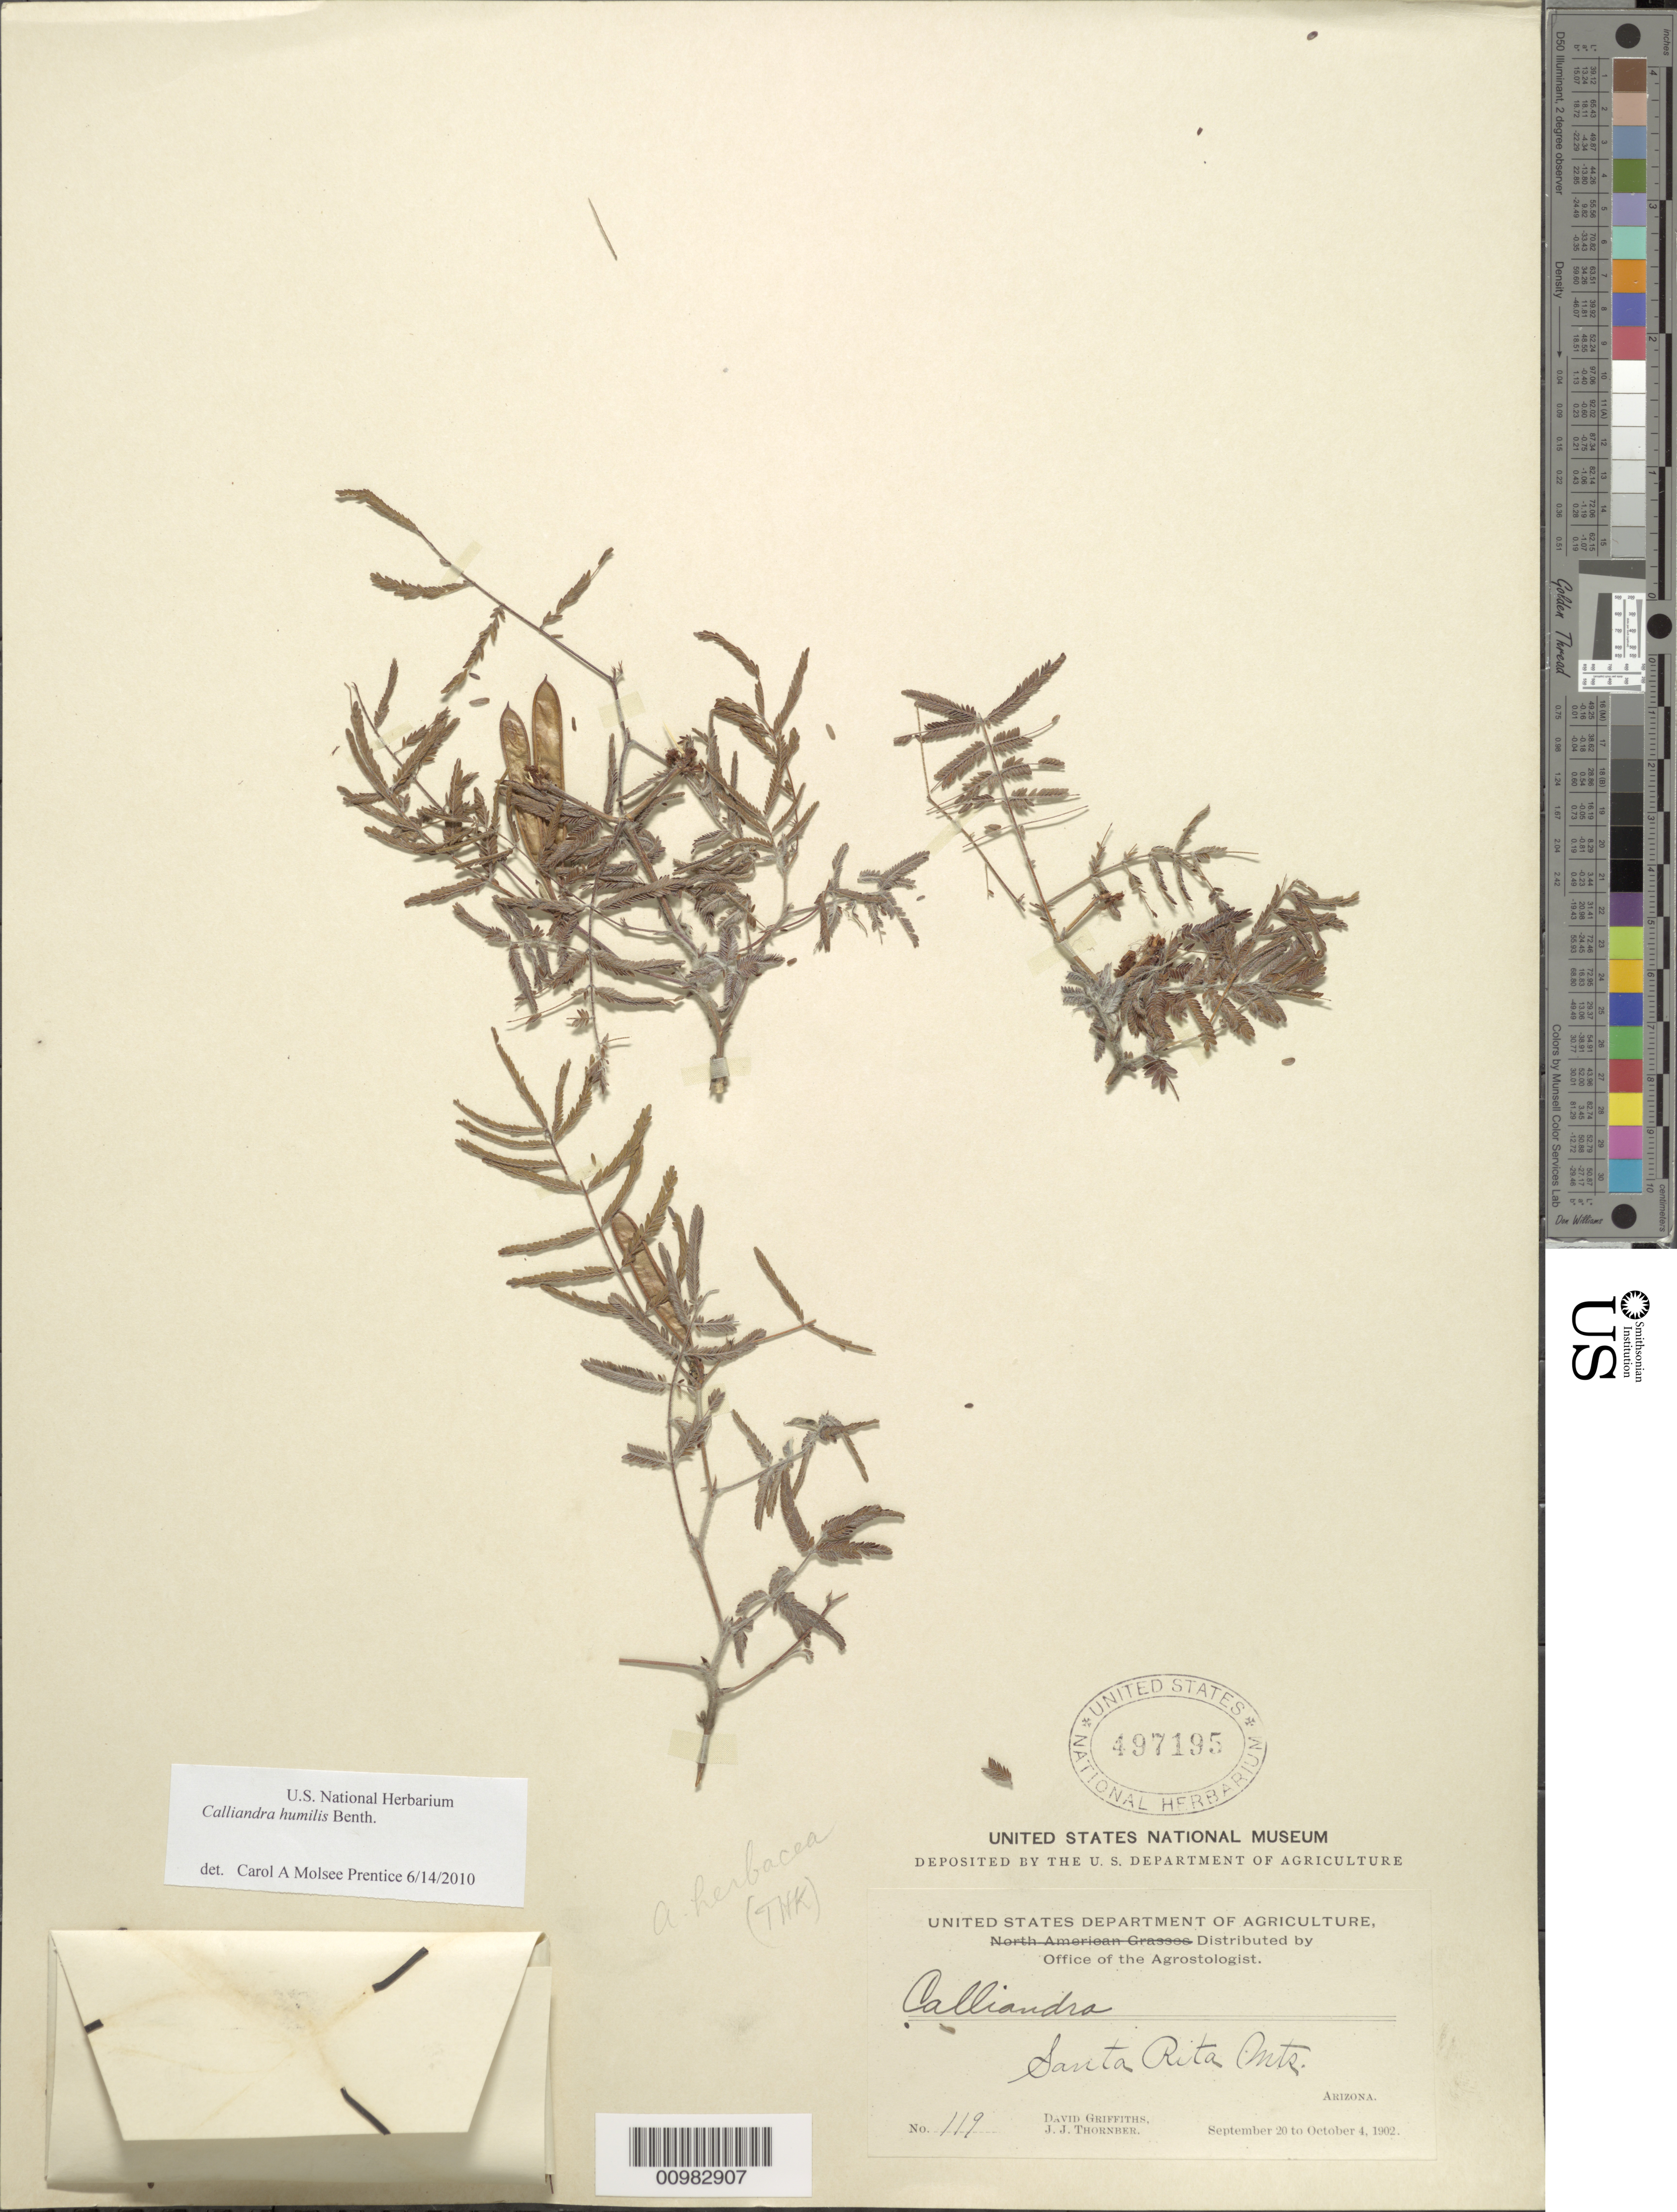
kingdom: Plantae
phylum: Tracheophyta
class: Magnoliopsida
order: Fabales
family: Fabaceae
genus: Calliandra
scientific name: Calliandra humilis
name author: Benth.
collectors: D. Griffiths & J. Thornber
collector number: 119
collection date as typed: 20 Sep 1902 to 04 Oct 1902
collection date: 1902-09-20/1902-10-04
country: United States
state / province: Arizona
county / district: Santa Cruz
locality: Santa Rita Mountains.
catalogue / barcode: US 497195